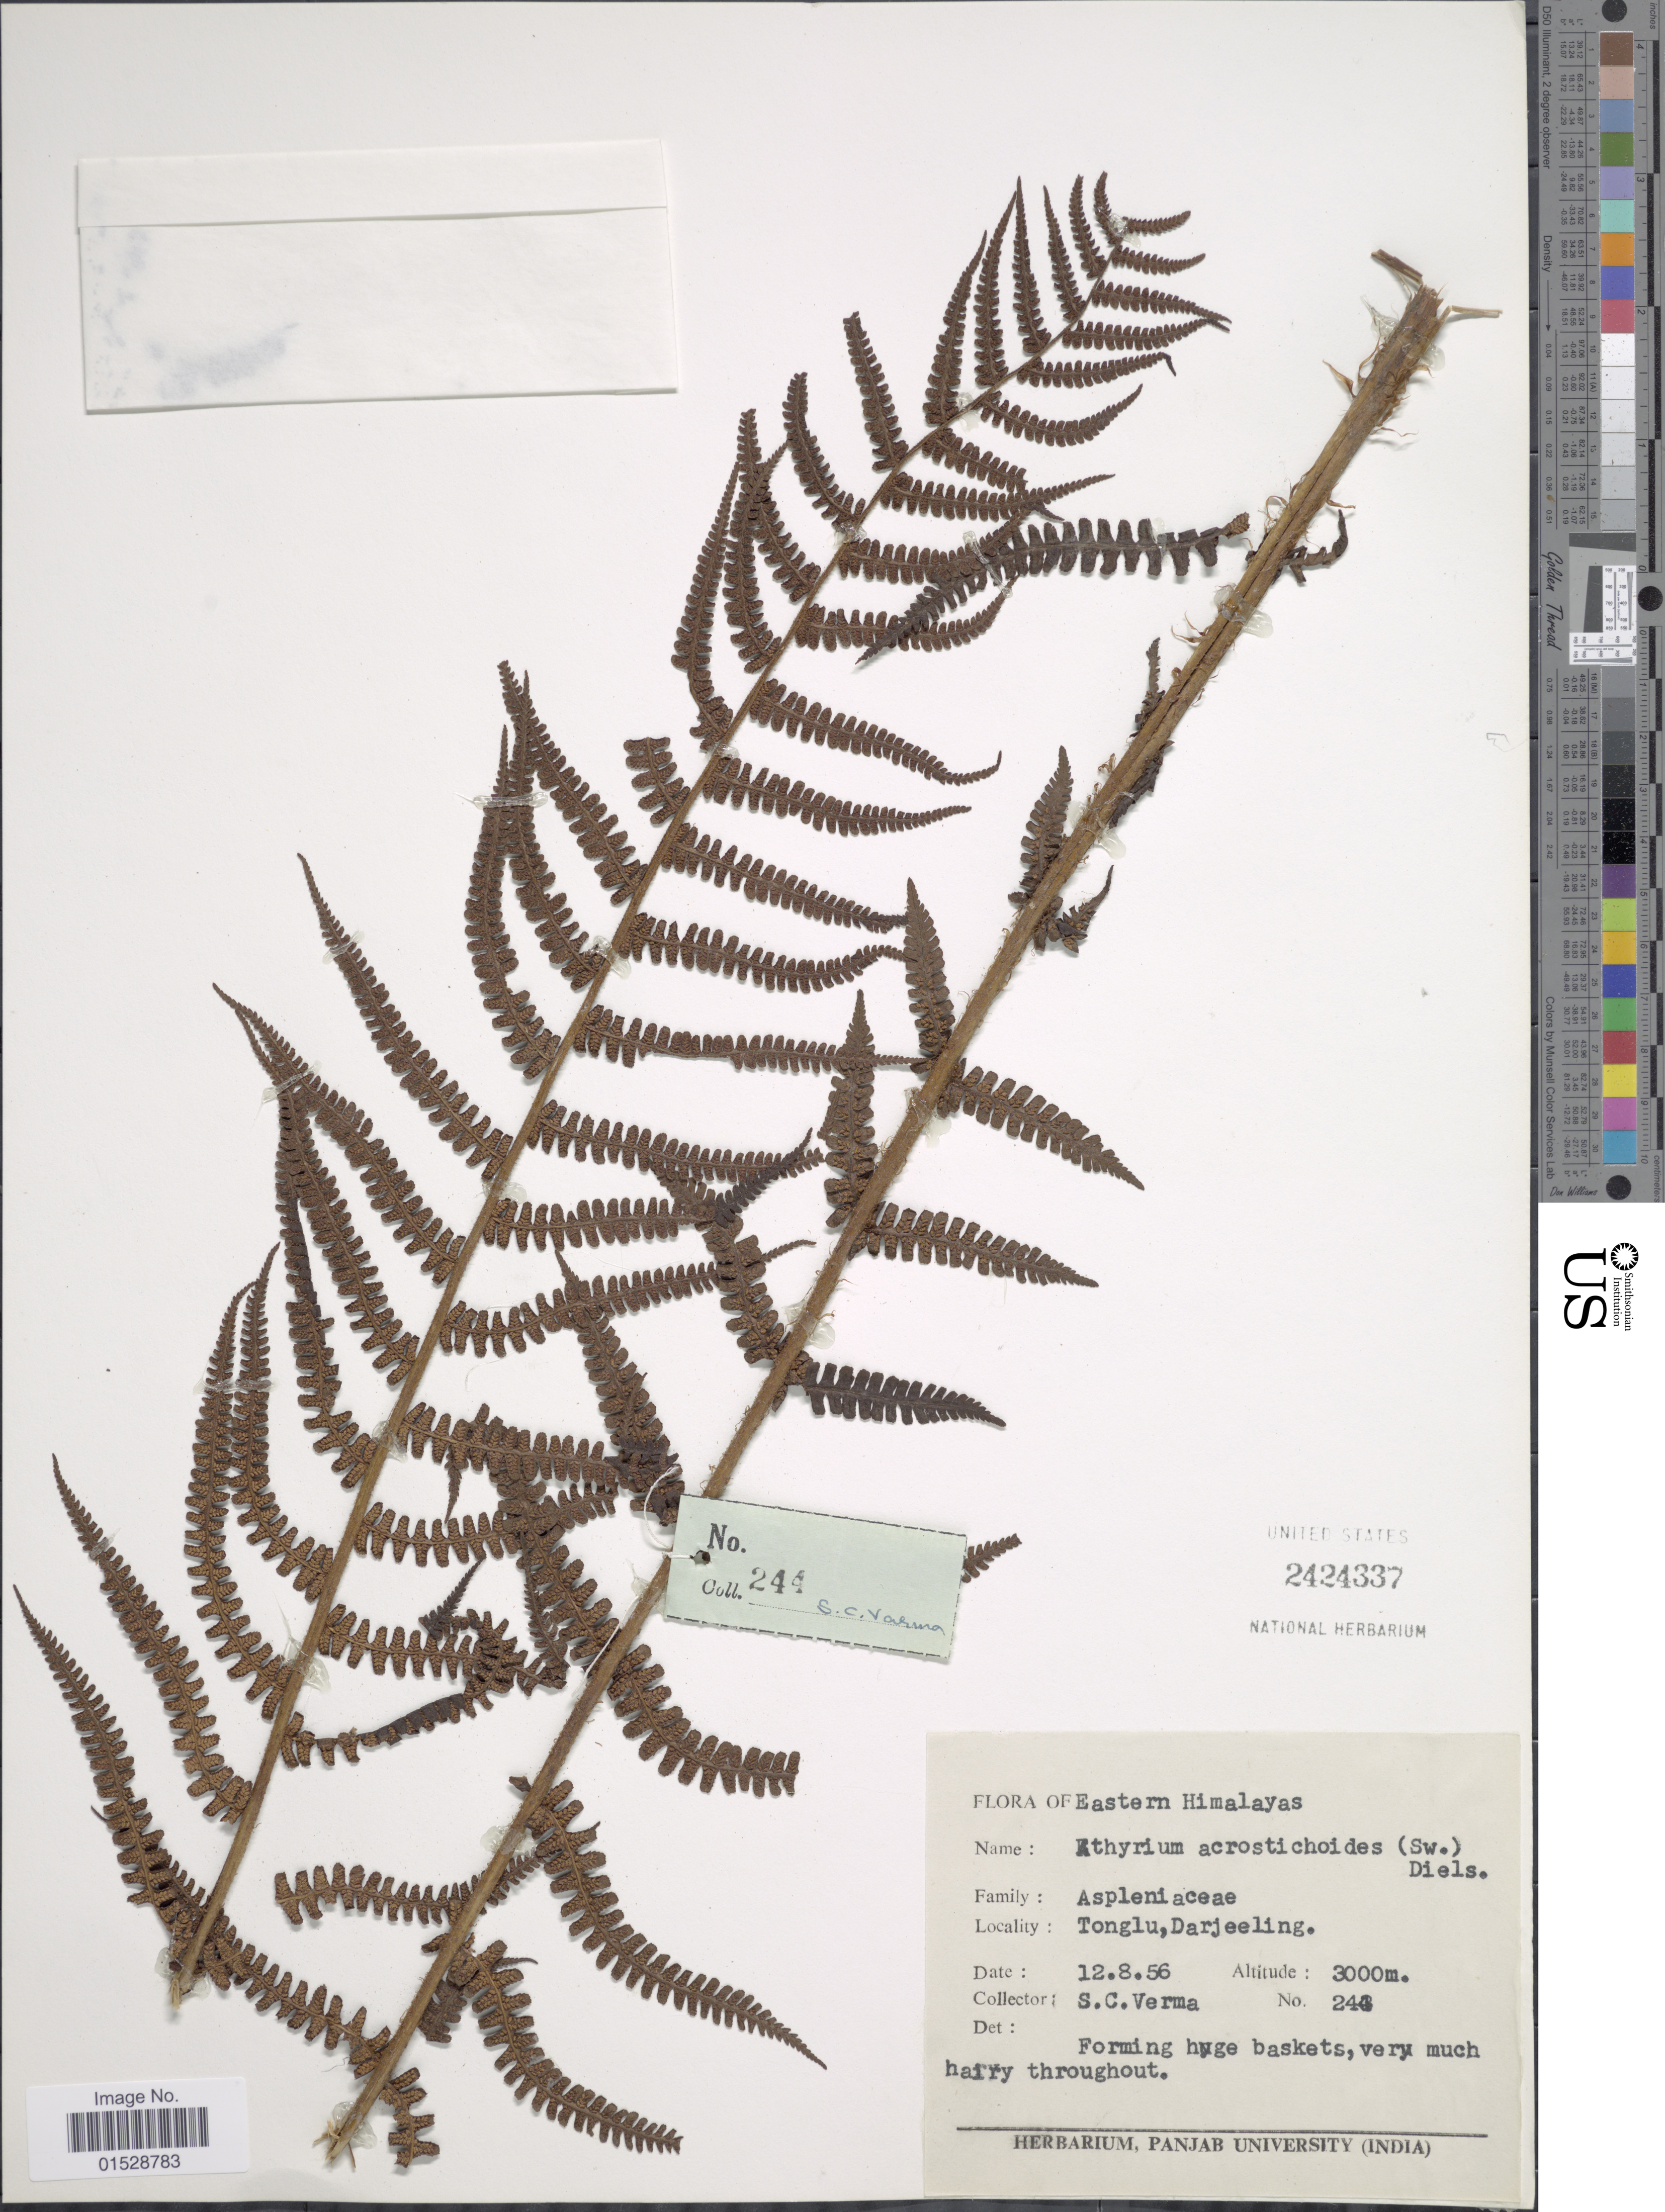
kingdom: Plantae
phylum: Tracheophyta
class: Polypodiopsida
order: Polypodiales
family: Athyriaceae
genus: Deparia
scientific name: Deparia acrostichoides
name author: (Sw.) M. Kato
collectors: S. Verma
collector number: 244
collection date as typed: Transcribed d/m/y: 12/8/56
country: India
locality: Eastern Himalayas, Tonglu, Darjeeling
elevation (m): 3000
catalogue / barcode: US 2424337